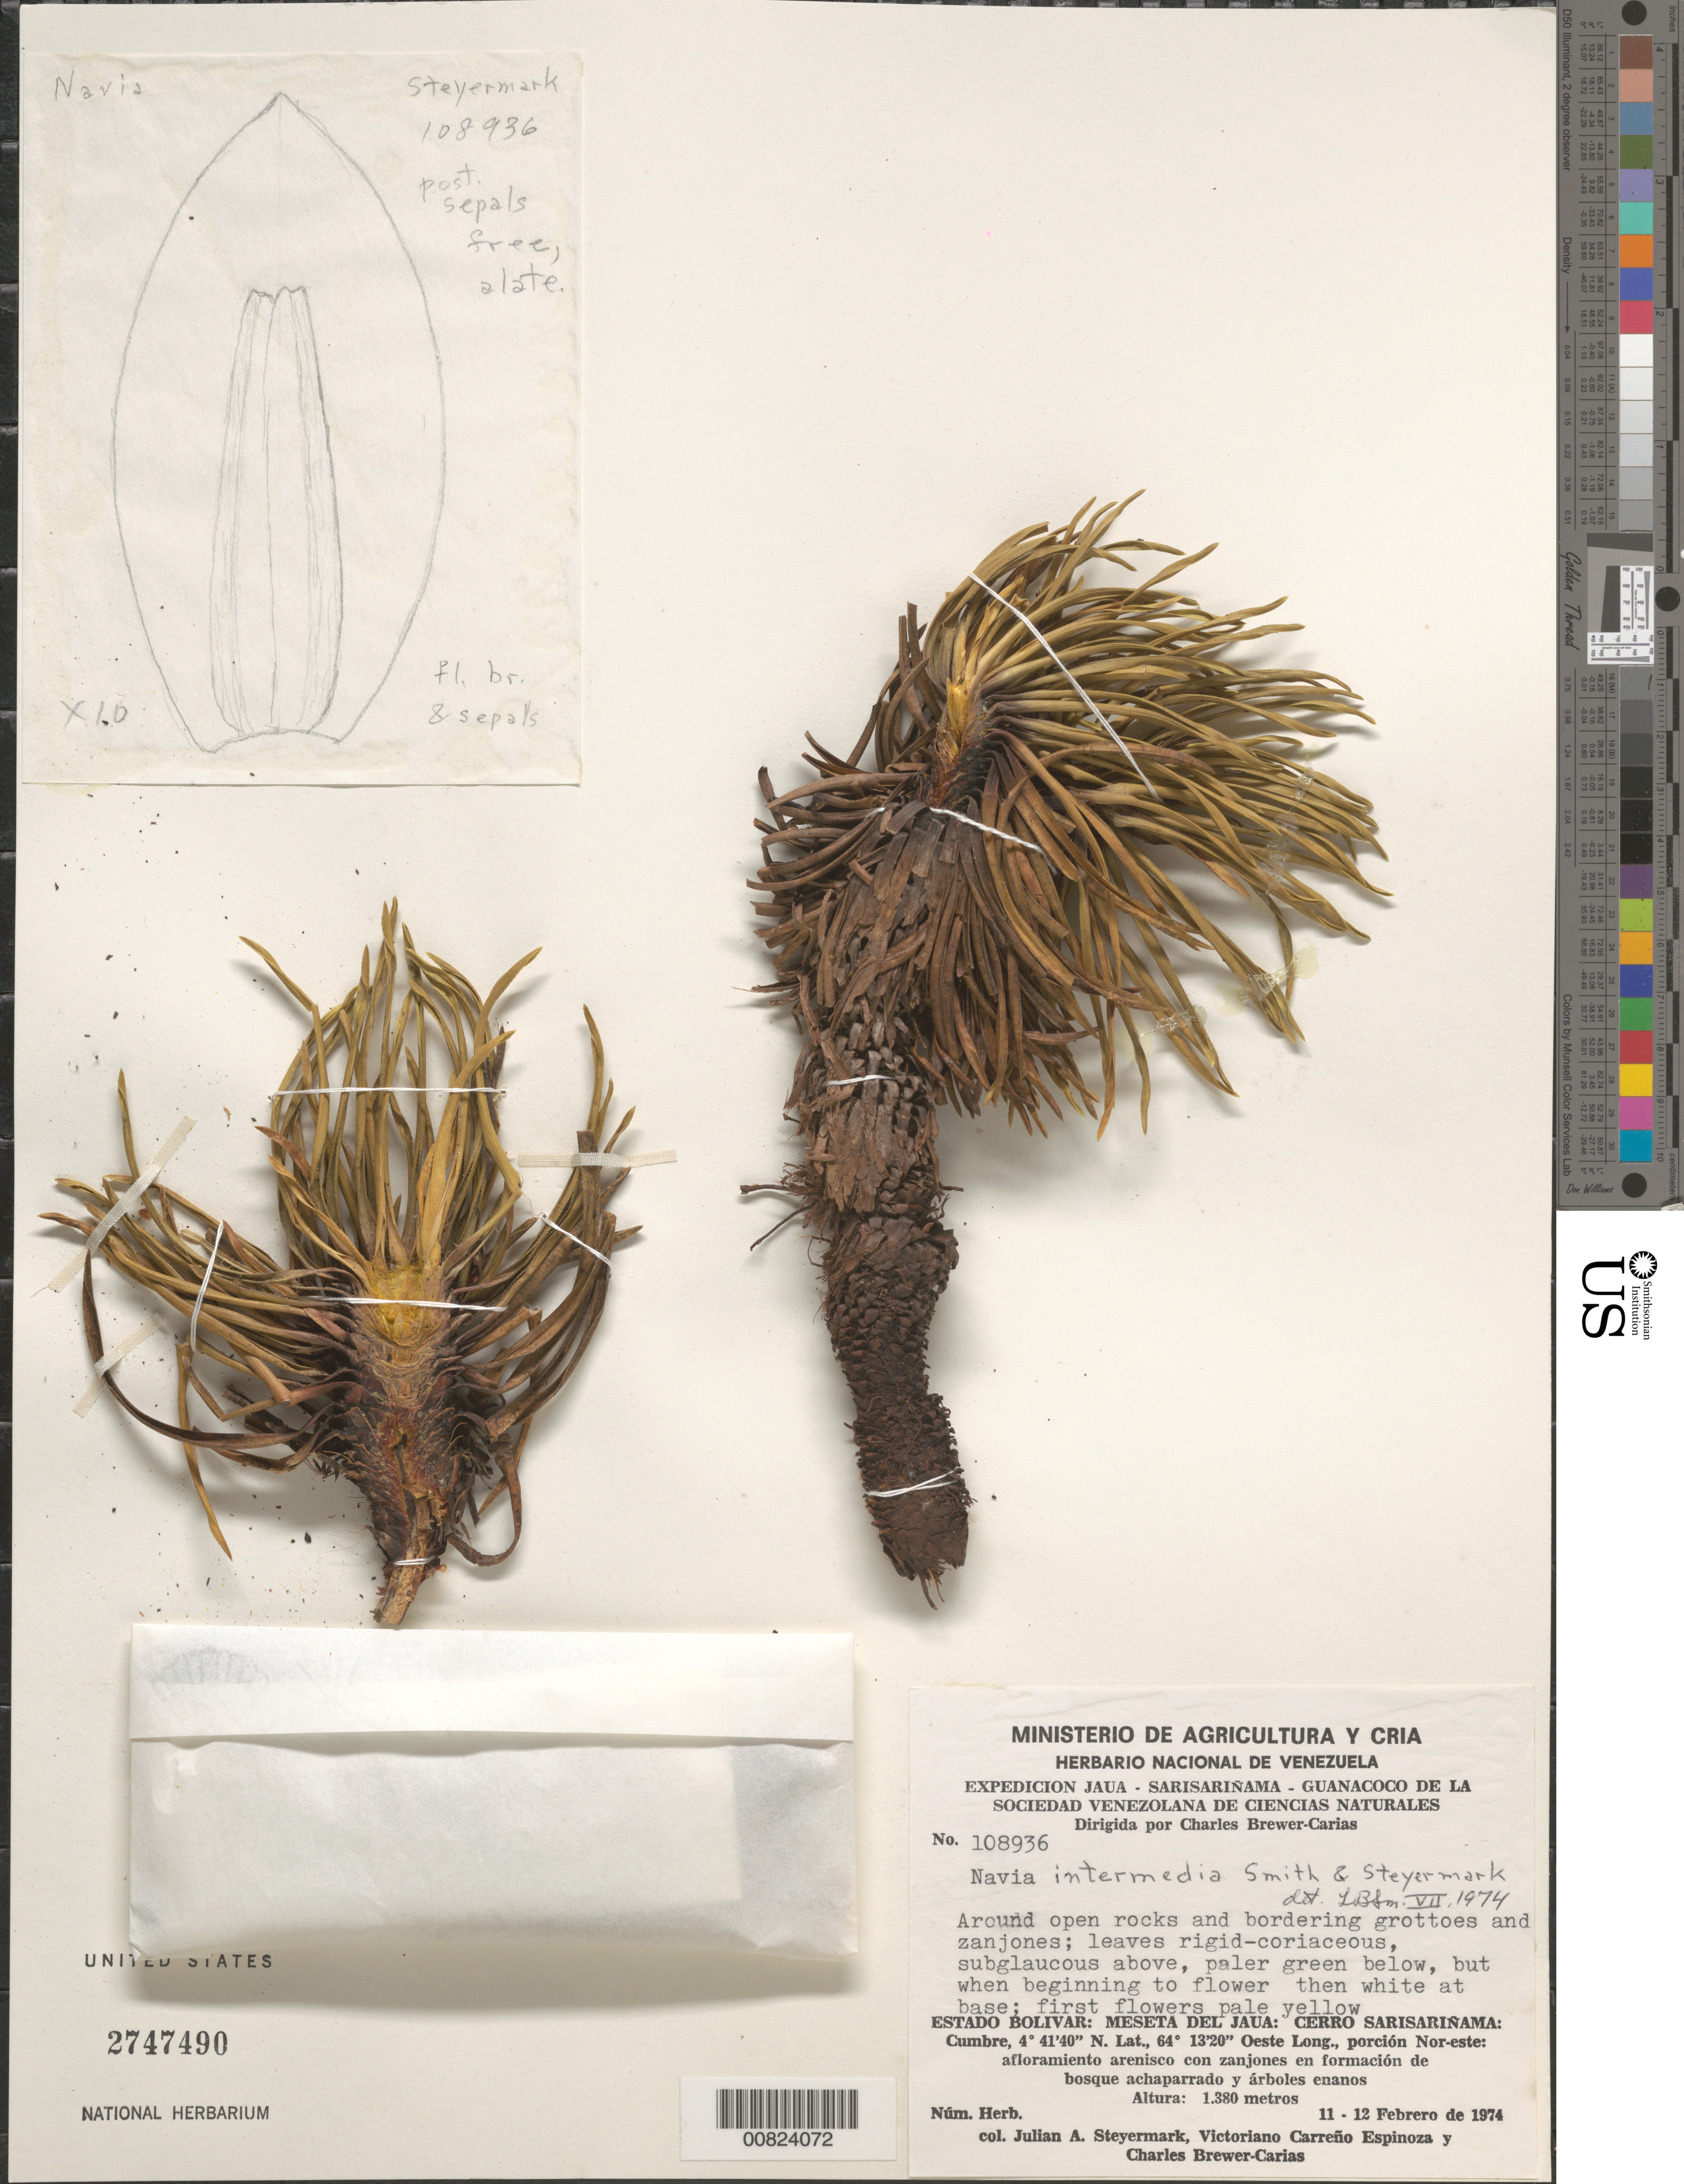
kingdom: Plantae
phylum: Tracheophyta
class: Liliopsida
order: Poales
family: Bromeliaceae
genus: Navia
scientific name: Navia intermedia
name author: L.B. Sm. & Steyerm.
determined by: Smith, Lyman B., (US), NMNH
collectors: J. Steyermark, V. Carreño E. & C. Brewer-Carias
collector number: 108936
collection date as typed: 11-Feb-74 to 12-Feb-74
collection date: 1974-02-11/1974-02-12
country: Venezuela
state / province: Bolívar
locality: Meseta del Jaua: Cerro Sarisariñama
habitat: Afloramiento arenisco con zanjones en formación de bosque achaparrado y árboles enanos; around open rocks and bordering grottoes and zanjones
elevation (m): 1380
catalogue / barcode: US 2747490